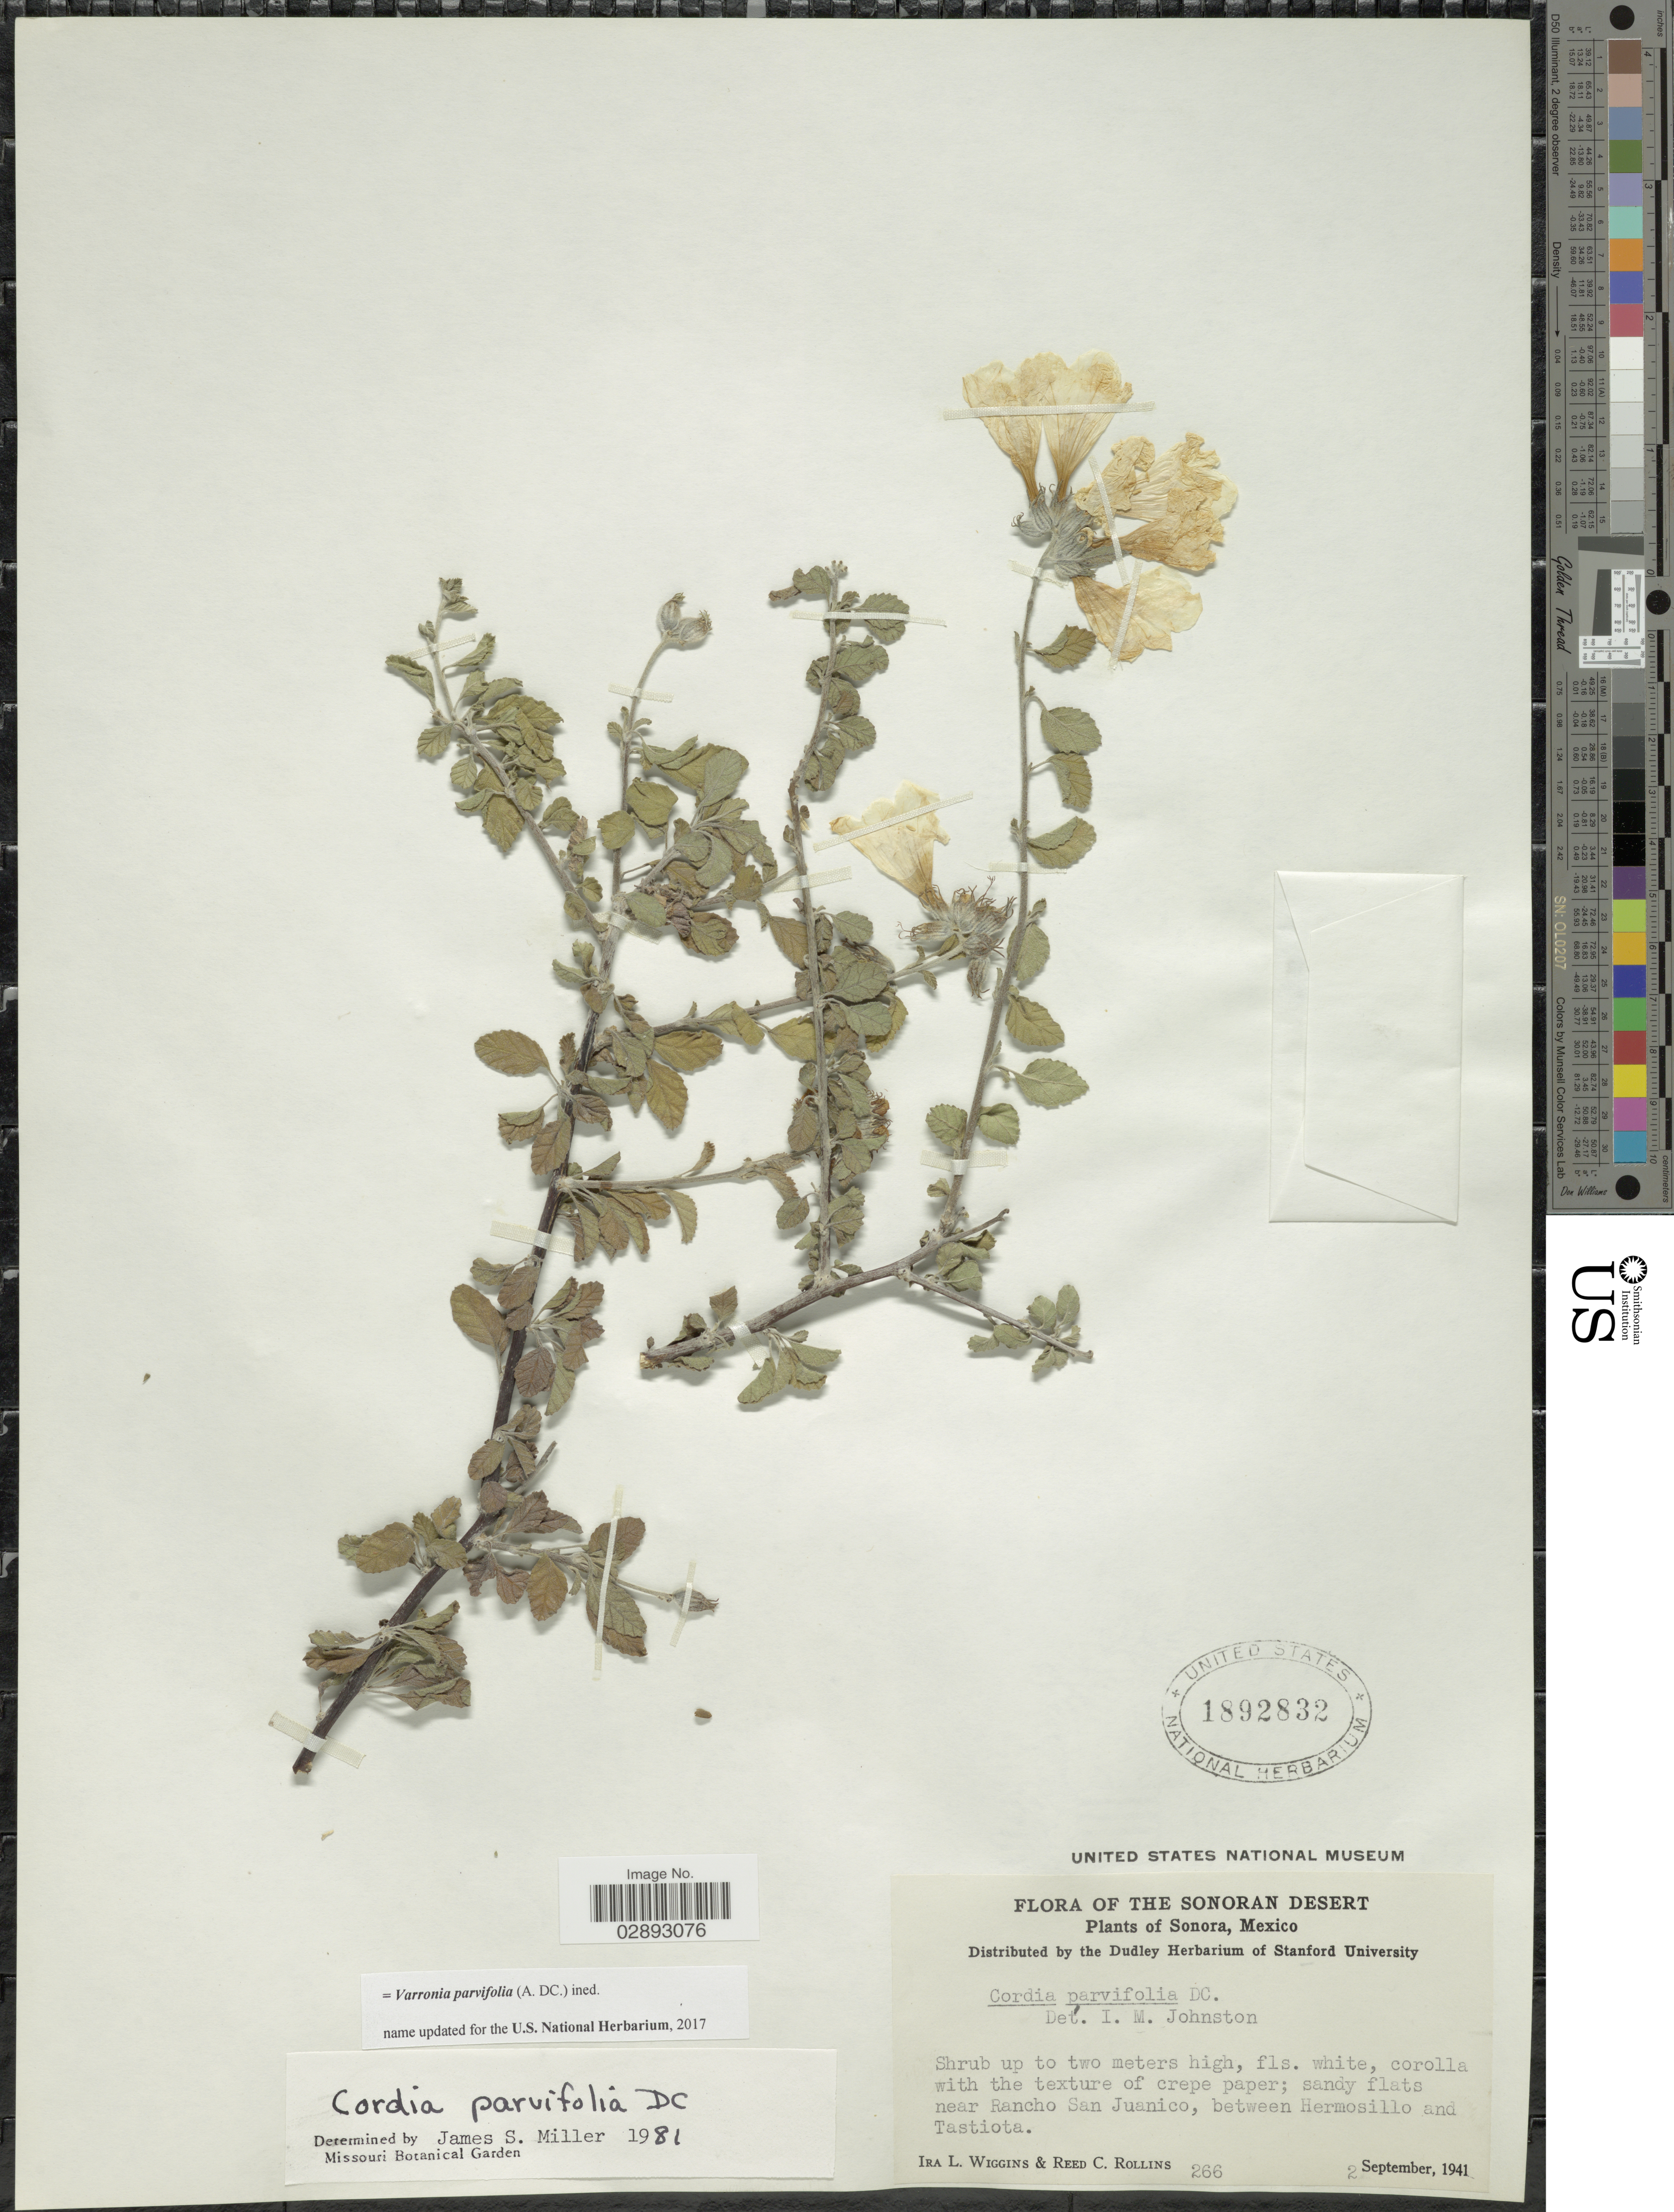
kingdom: Plantae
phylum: Tracheophyta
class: Magnoliopsida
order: Boraginales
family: Cordiaceae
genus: Varronia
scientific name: Varronia parvifolia (A. DC.) ined.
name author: (A. DC.)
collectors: I. L. Wiggins & R. C. Rollins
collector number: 266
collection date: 1941-09-02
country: Mexico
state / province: Sonora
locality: Sonoran Desert. Sandy flats near Rancho San Juanico, between Hermosillo and Tastiota.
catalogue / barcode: US 1892832